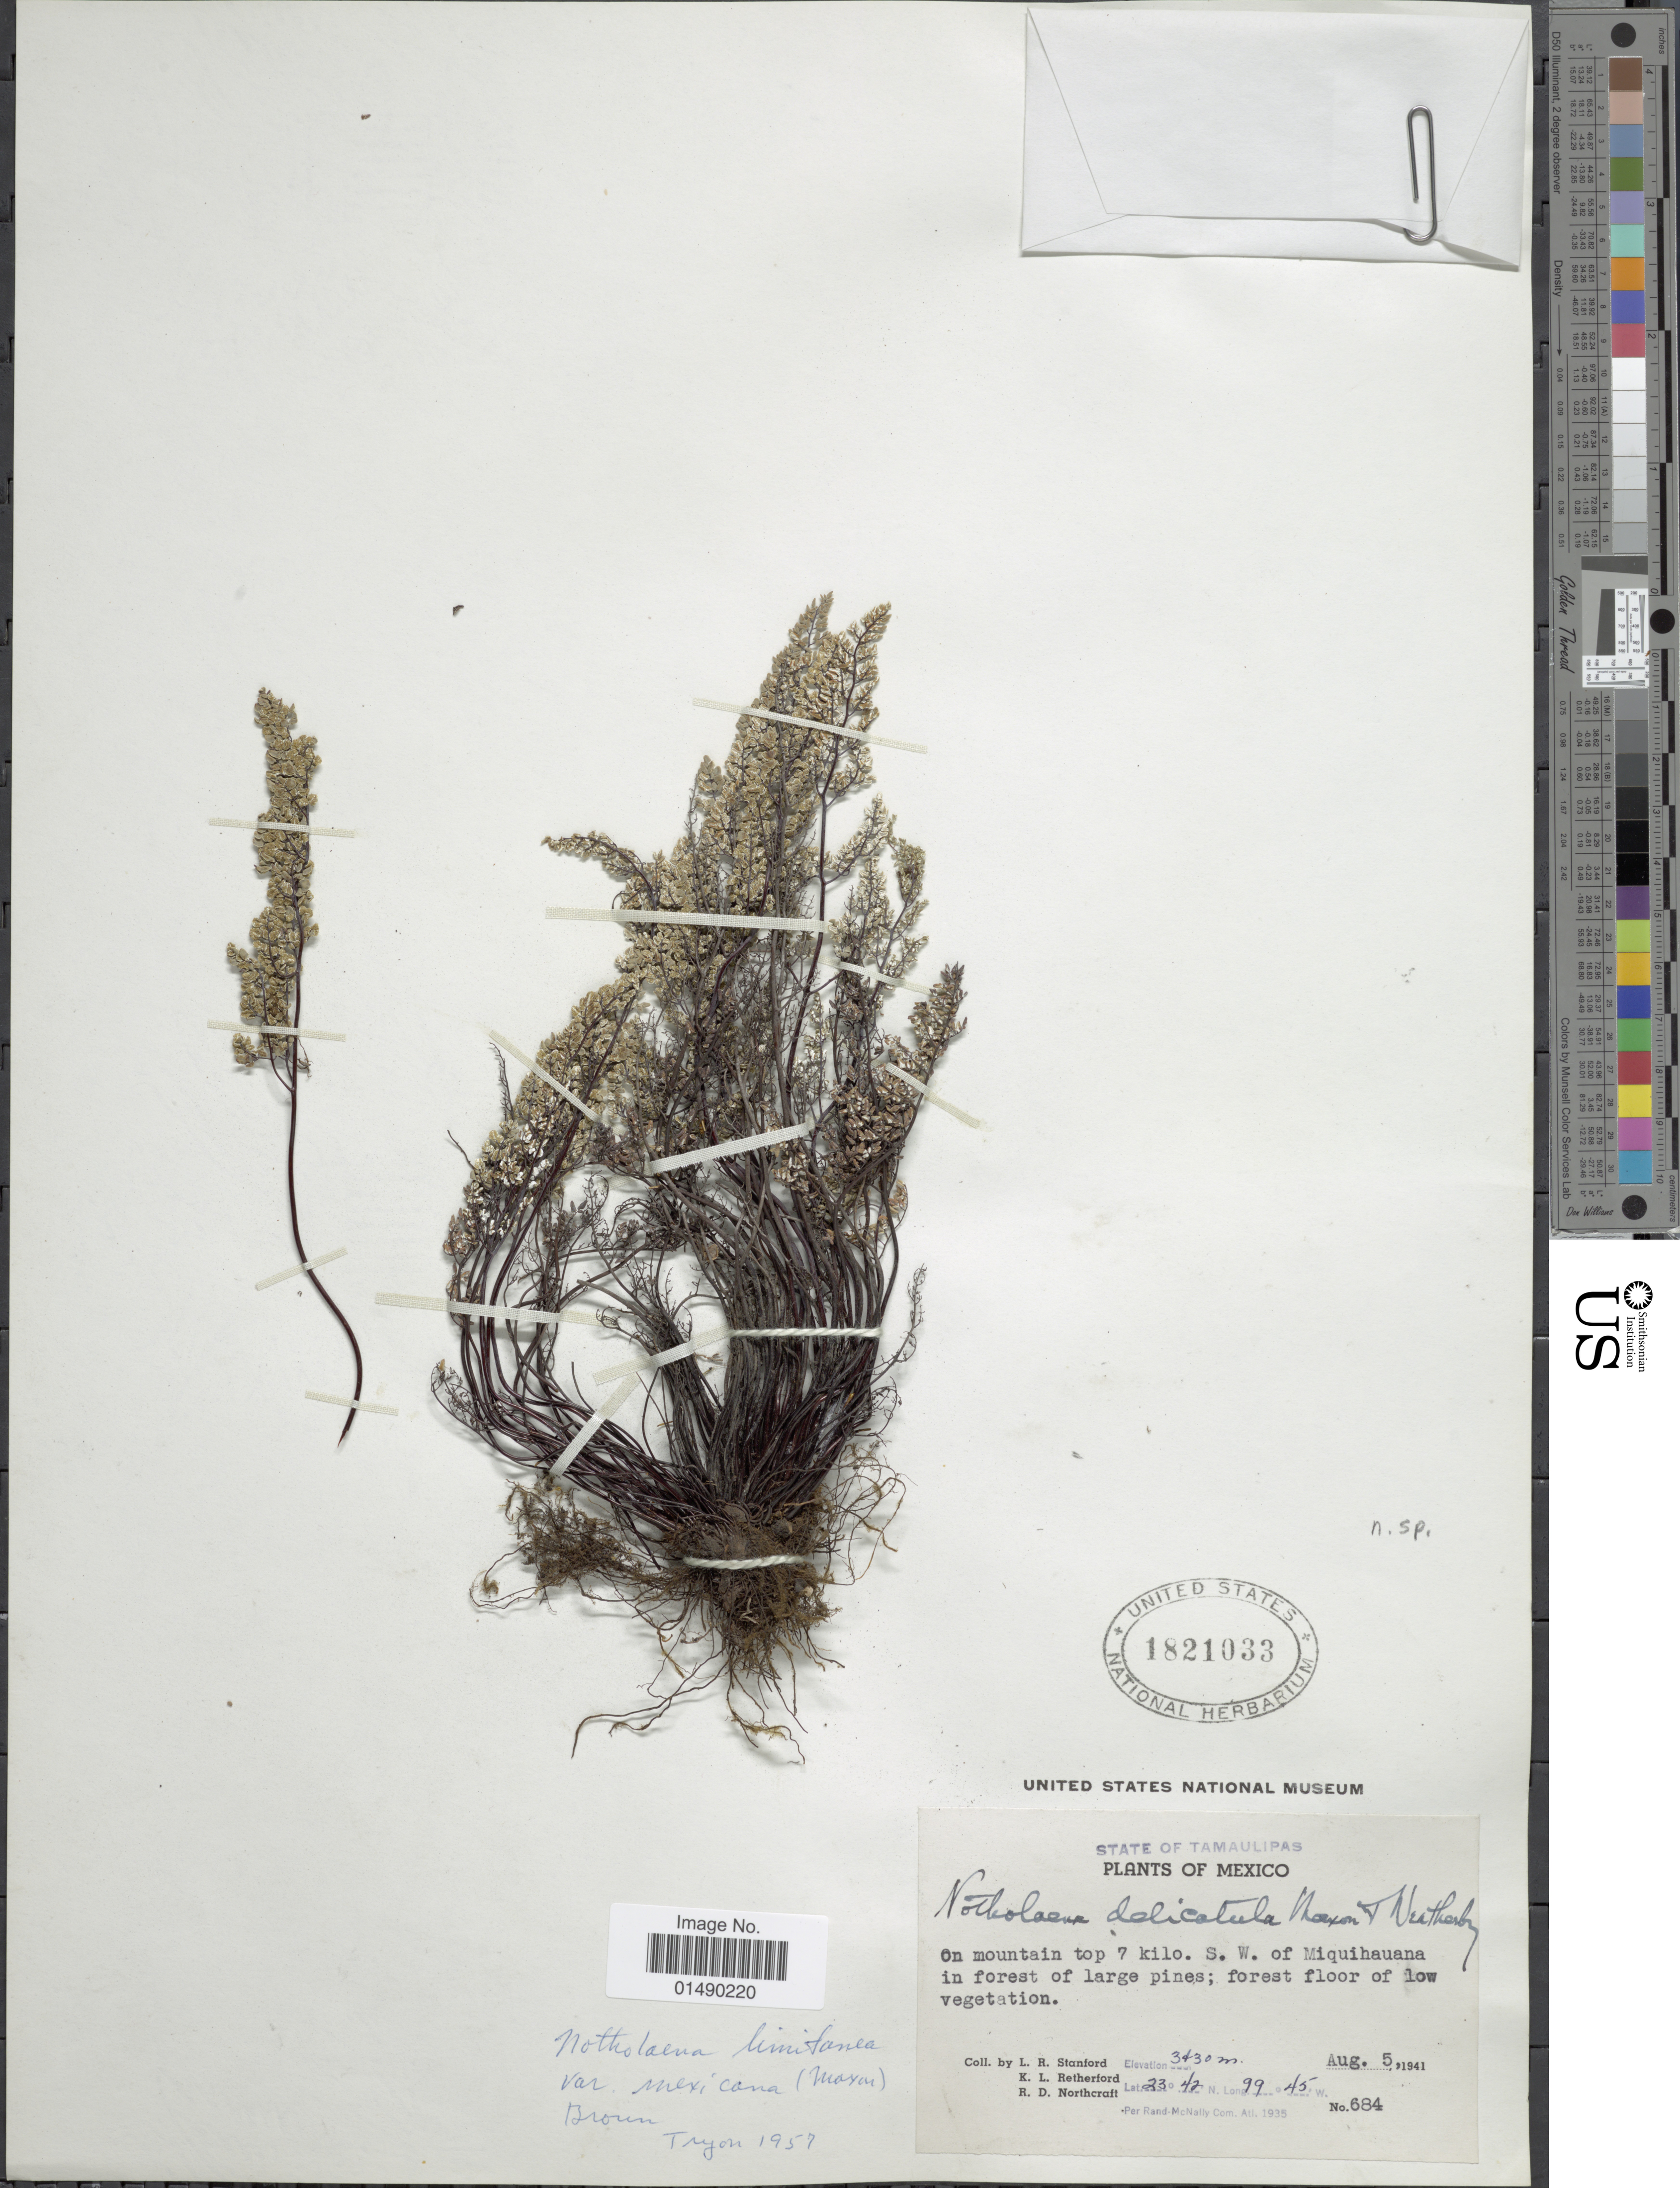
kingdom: Plantae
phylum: Tracheophyta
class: Polypodiopsida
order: Polypodiales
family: Pteridaceae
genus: Argyrochosma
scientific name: Argyrochosma limitanea subsp. mexicana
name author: (Maxon) Windham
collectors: L. R. Stanford, K. Retherford & R. Northcraft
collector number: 684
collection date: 1941-08-05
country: Mexico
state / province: Tamaulipas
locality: Mexico, on mountain top 7 kilo. S. W. of Miquihauana in forest of large pines.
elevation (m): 3430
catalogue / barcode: US 1821033